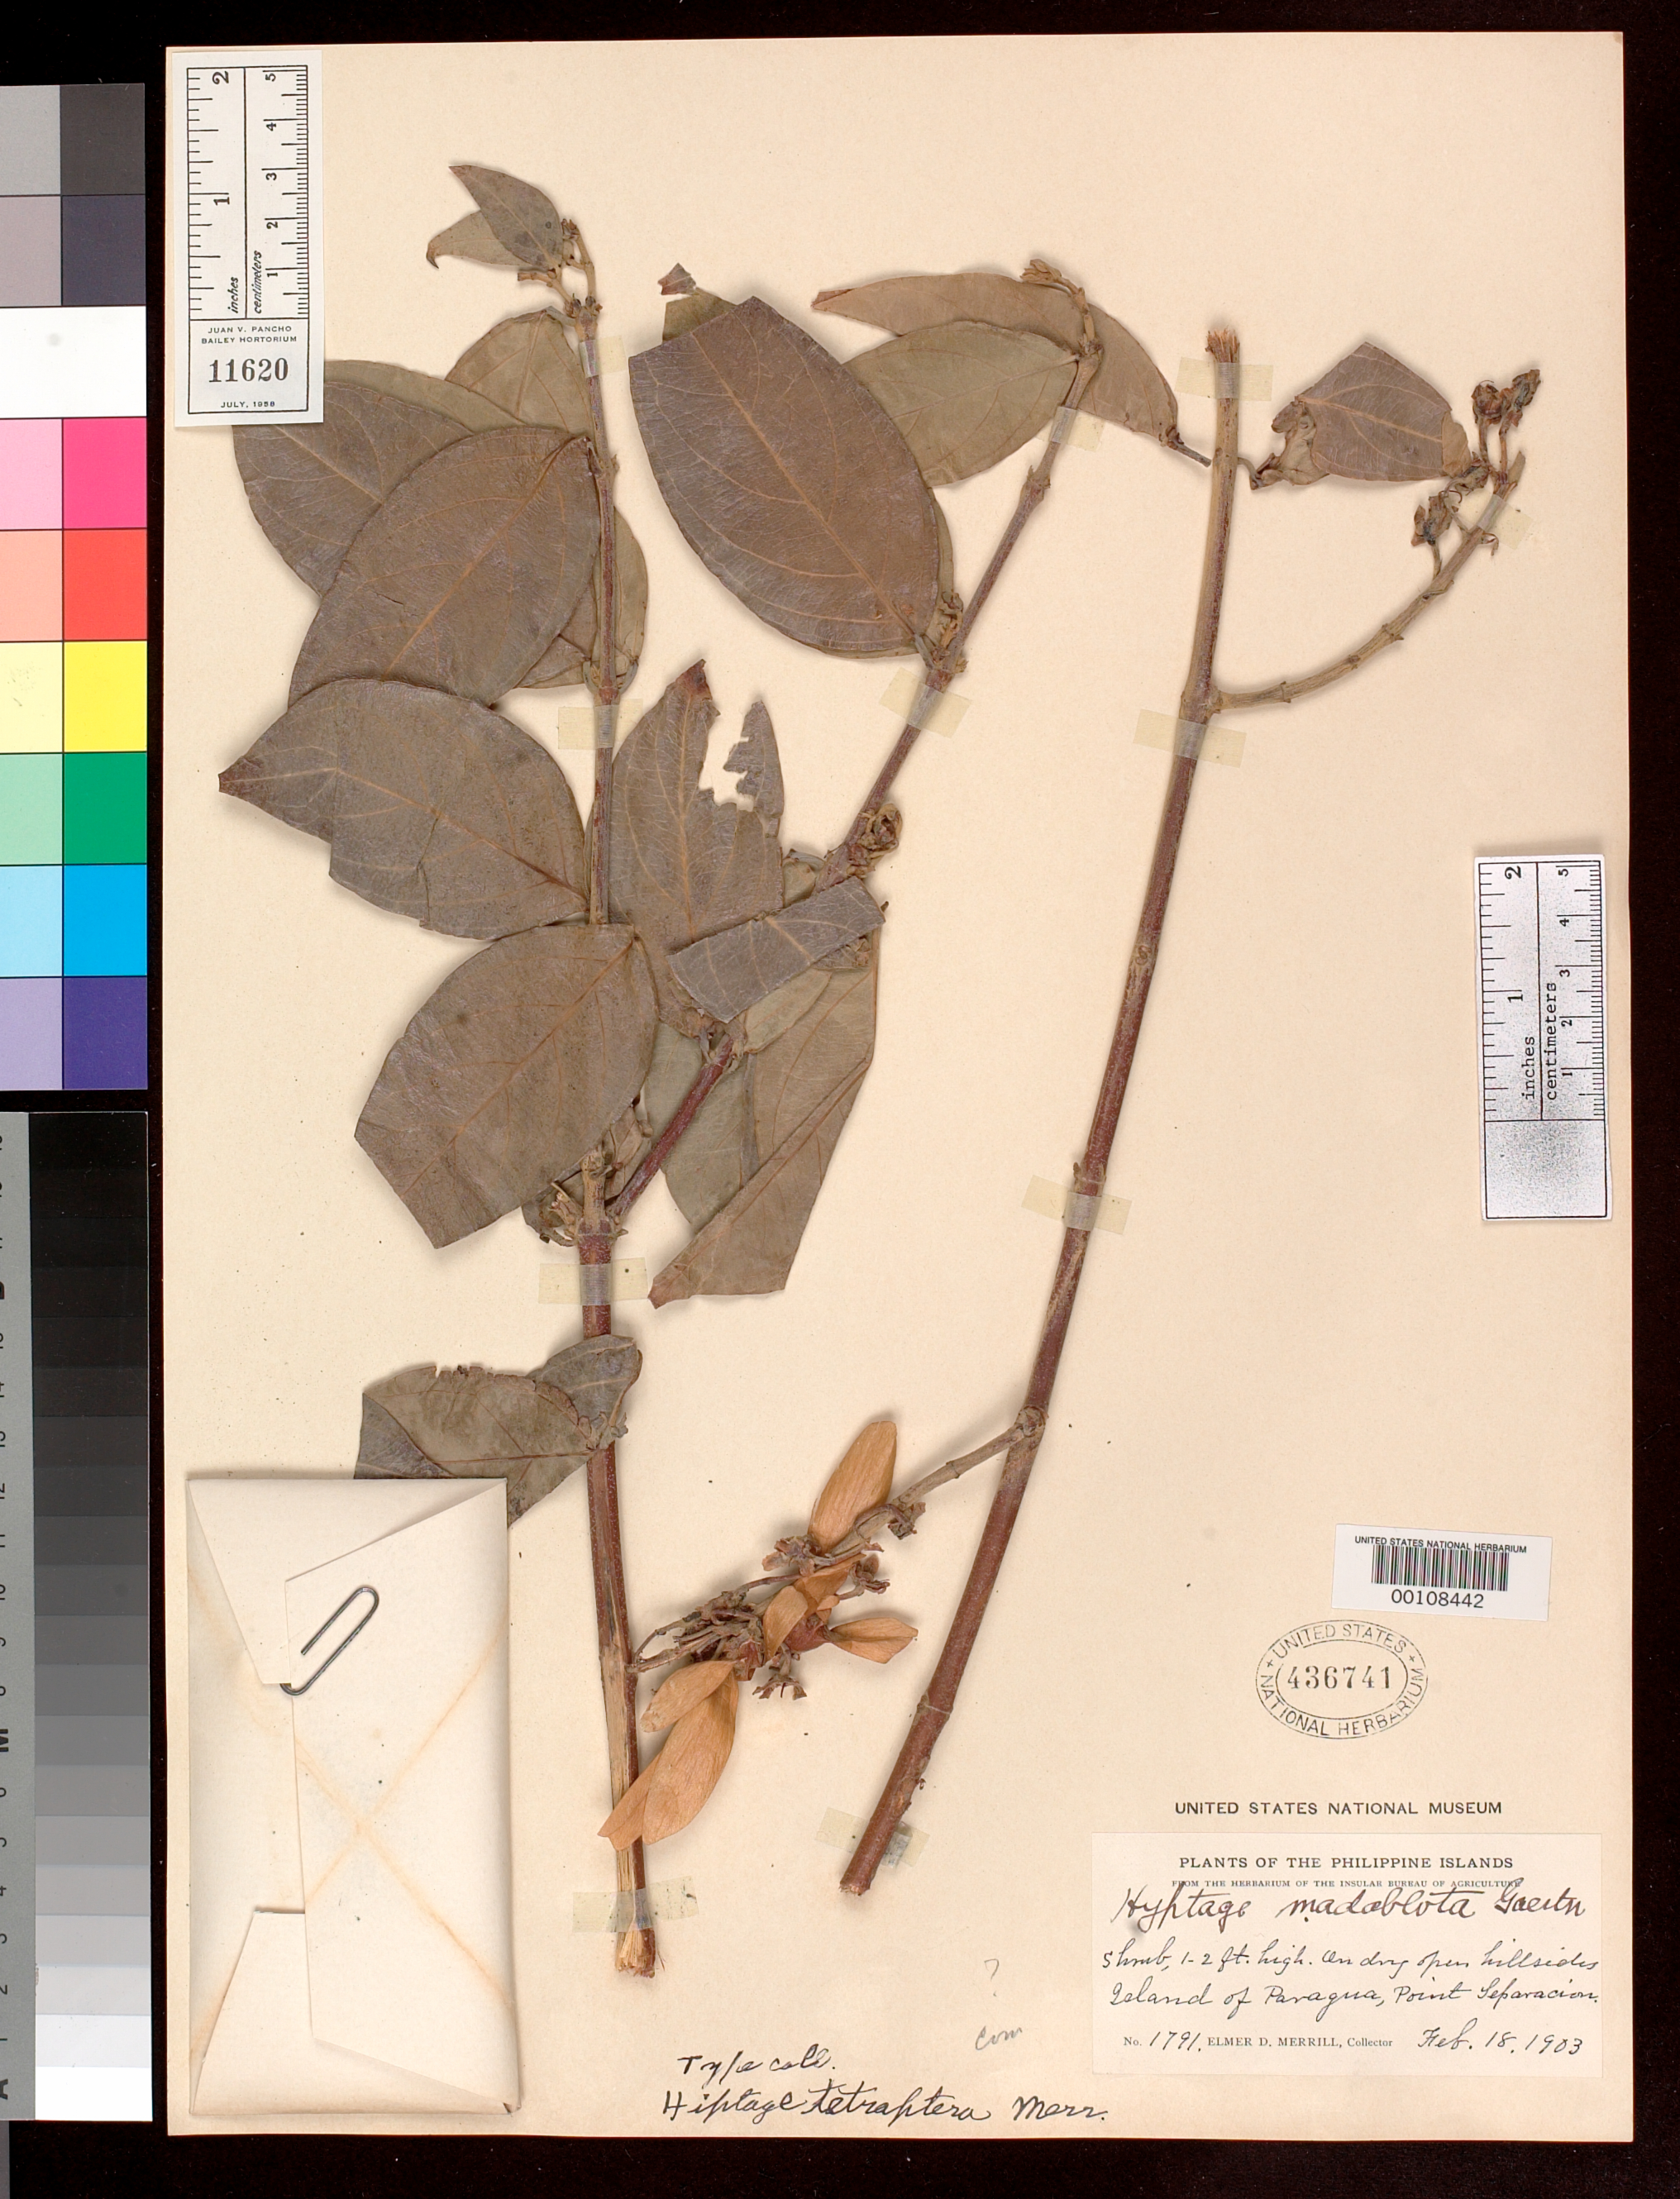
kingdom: Plantae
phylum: Tracheophyta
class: Magnoliopsida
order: Malpighiales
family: Malpighiaceae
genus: Hiptage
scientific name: Hiptage tetraptera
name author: Merr.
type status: Isotype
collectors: E. D. Merrill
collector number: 1791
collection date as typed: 18 Feb 1903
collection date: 1903-02-18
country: Philippines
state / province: Mimaropa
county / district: Palawan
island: Palawan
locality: Paragua, Point Separacion.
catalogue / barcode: US 436741